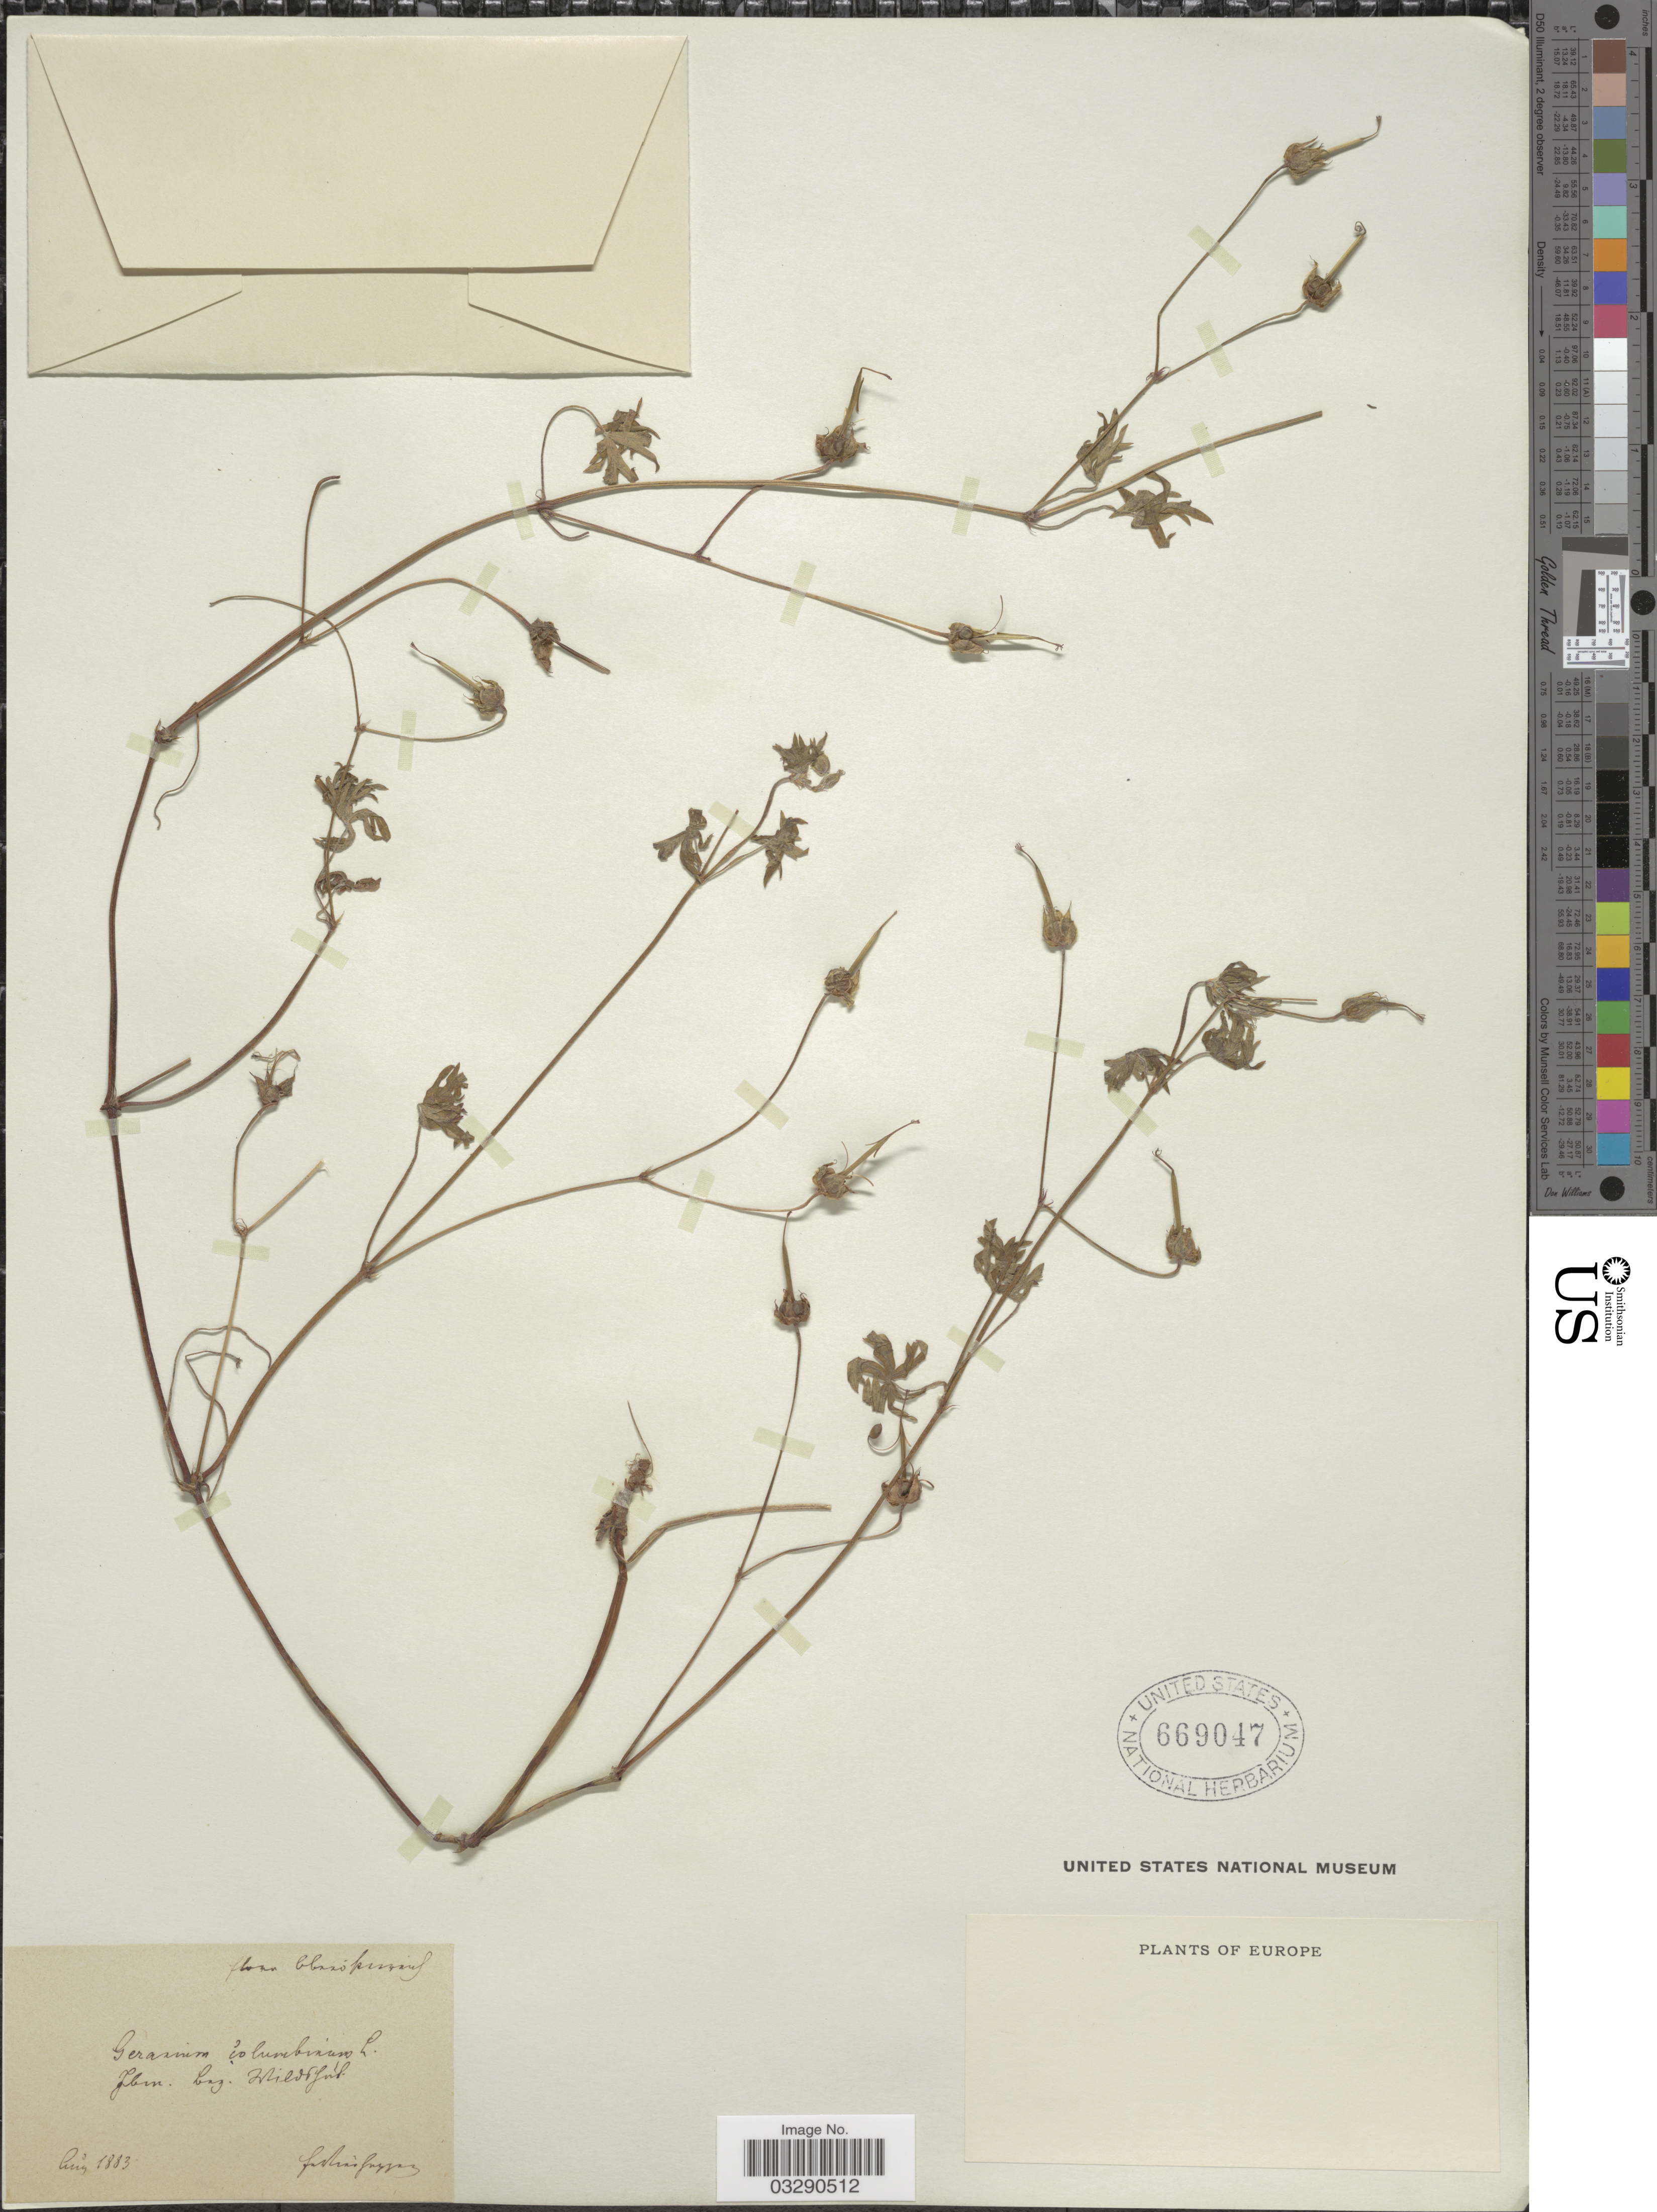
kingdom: Plantae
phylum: Tracheophyta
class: Magnoliopsida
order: Geraniales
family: Geraniaceae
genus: Geranium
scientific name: Geranium columbinum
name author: L.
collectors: F. Vierhapper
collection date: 1883-08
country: Austria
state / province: Oberosterreich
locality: Ibm, Bez. Wildshut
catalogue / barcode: US 669047